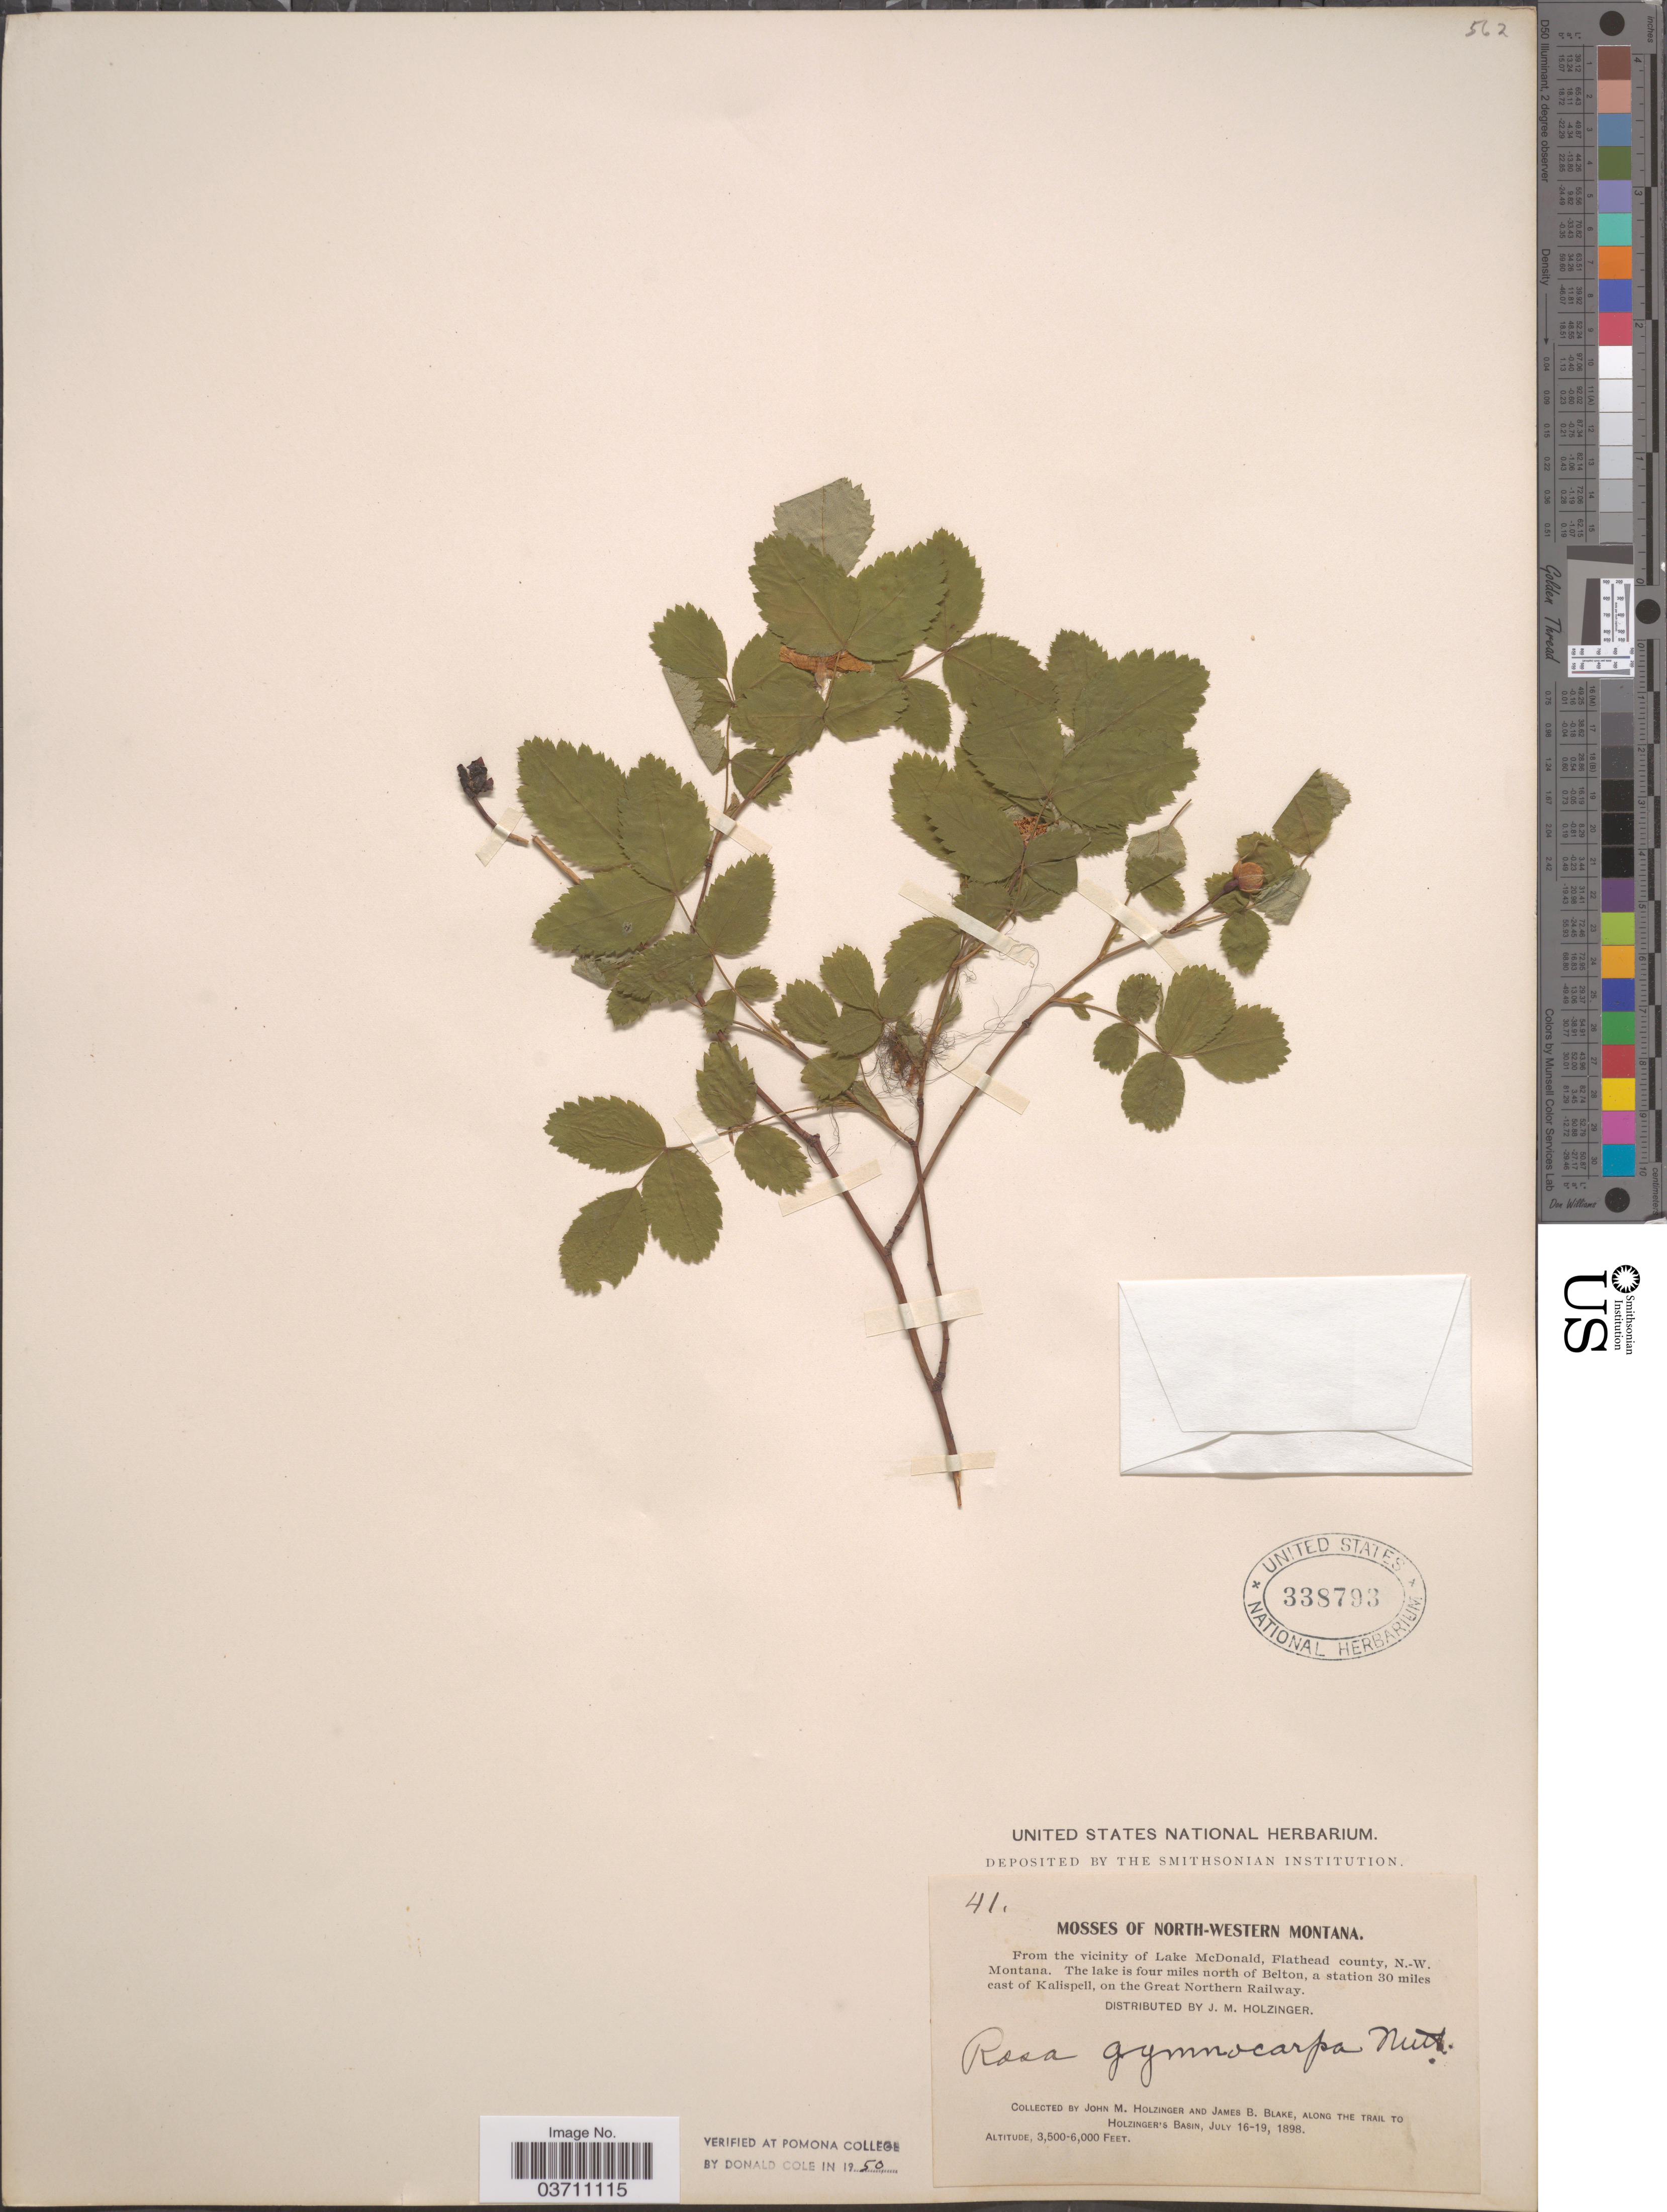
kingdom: Plantae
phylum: Tracheophyta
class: Magnoliopsida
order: Rosales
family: Rosaceae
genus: Rosa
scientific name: Rosa gymnocarpa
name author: Nutt.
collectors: J. M. Holzinger & J. B. Blake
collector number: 41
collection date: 1898-07-16/1898-07-19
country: United States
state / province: Montana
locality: North-Western Montana. From the vicinity of Lake McDonald, Flathead county, N.-W. Montana. The lake is four miles north of Belton, a station 30 miles east of Kalispell, on the Great Northern Railway. Along the trail to Holzinger's Basin.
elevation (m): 1067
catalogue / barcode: US 338793